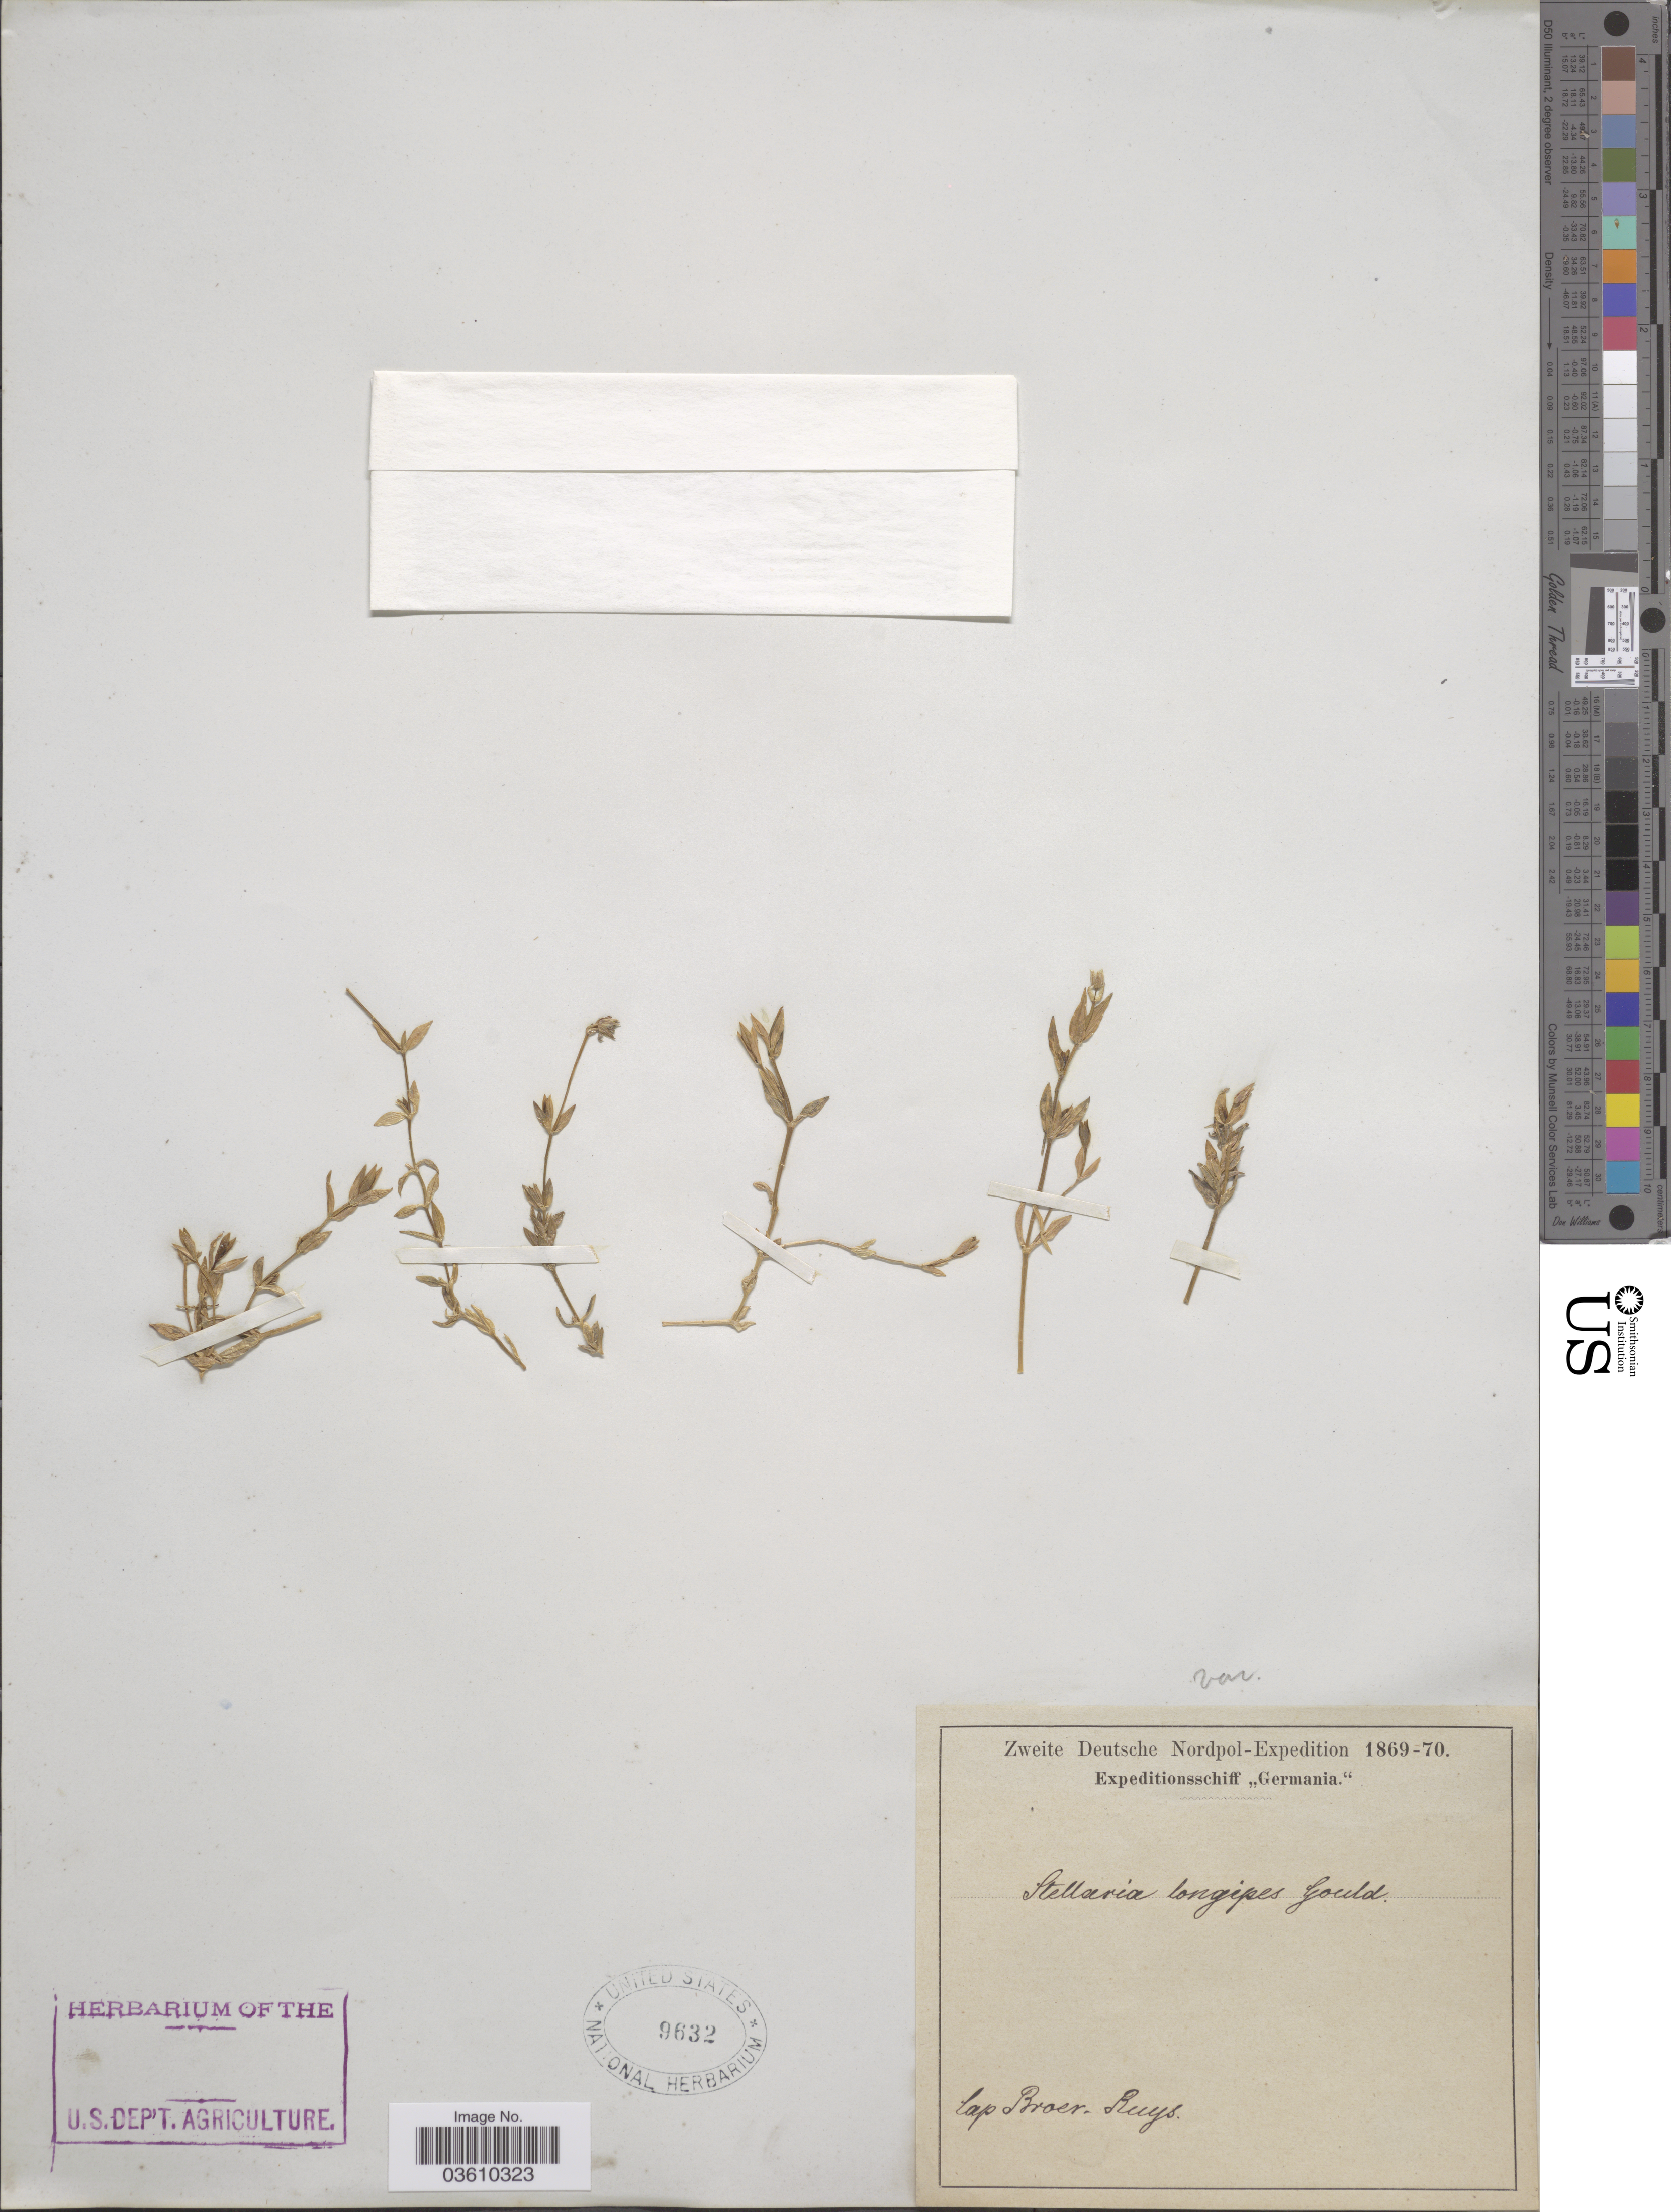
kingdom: Plantae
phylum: Tracheophyta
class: Magnoliopsida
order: Caryophyllales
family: Caryophyllaceae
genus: Stellaria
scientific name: Stellaria longipes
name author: Goldie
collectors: Zweite Deutsche Nordpol-Expedition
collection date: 1869/1870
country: Germany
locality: Lap Broer-Ruys.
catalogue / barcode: US 9632